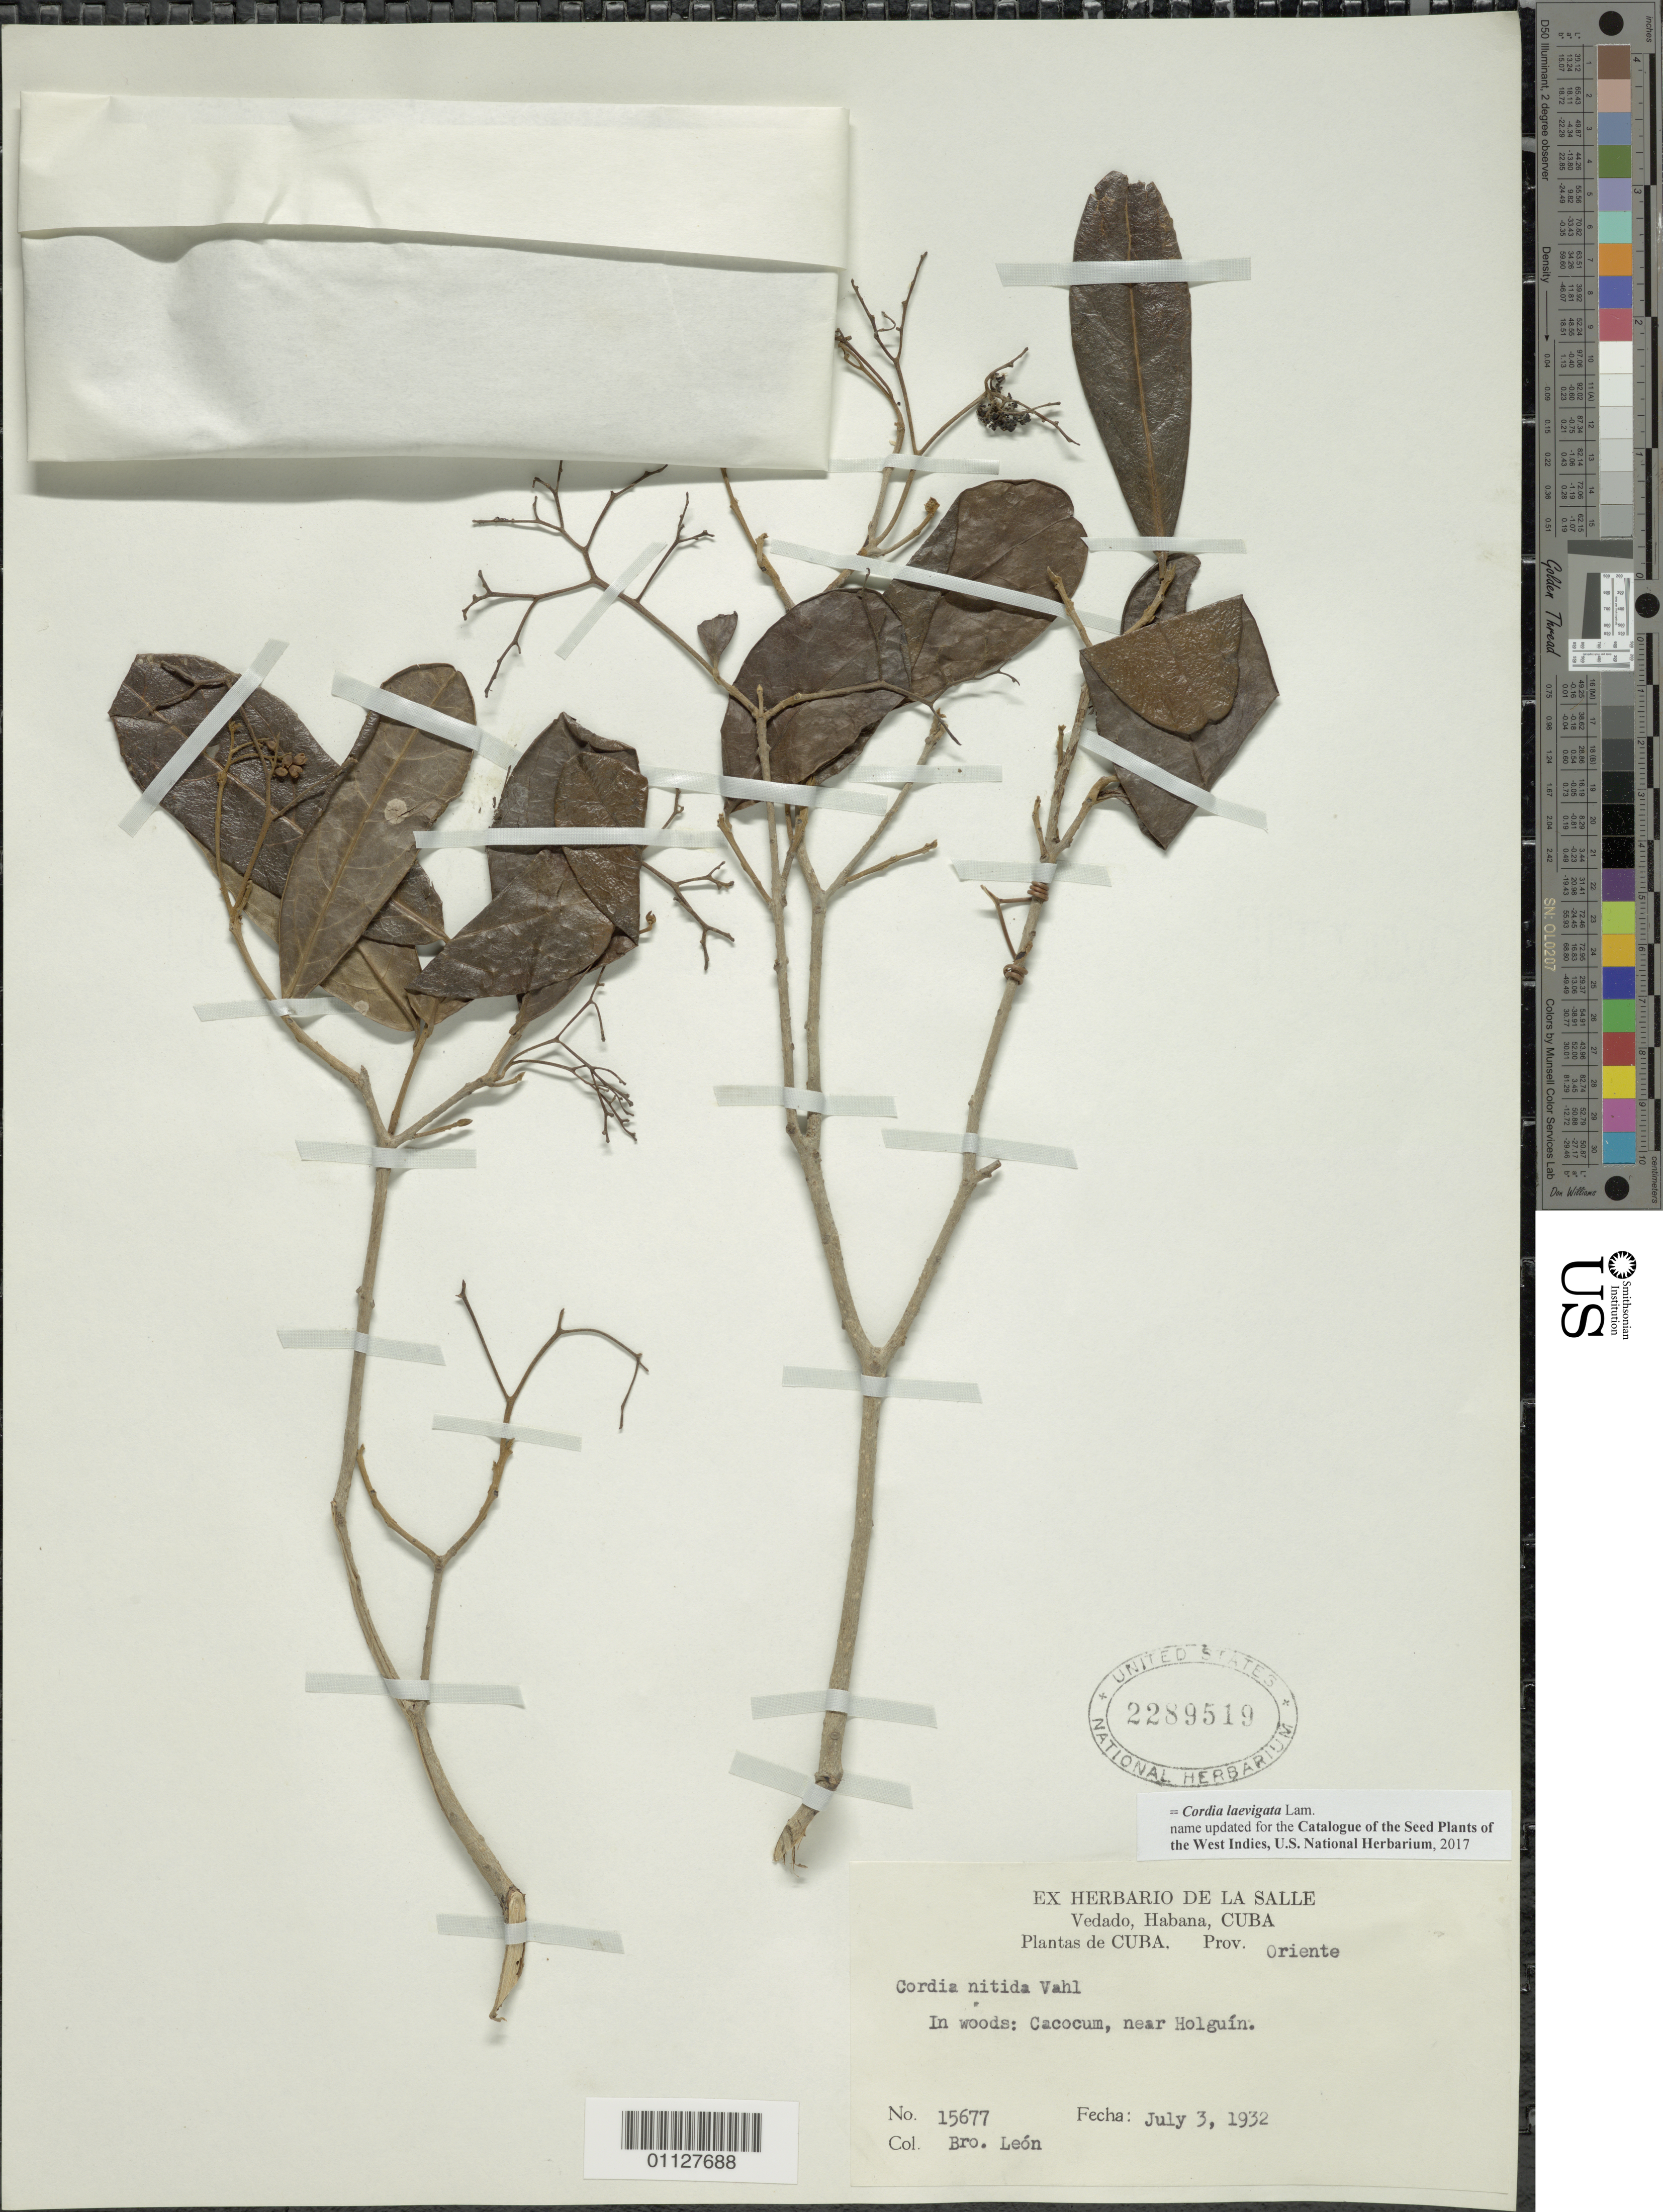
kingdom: Plantae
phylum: Tracheophyta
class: Magnoliopsida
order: Boraginales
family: Cordiaceae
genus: Cordia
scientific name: Cordia laevigata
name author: Lam.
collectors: Bro. León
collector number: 15677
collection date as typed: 03 Jul 1932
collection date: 1932-07-03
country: Cuba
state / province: Holguín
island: Cuba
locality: In woods: Cacocum, near Holguin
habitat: In woods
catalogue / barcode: US 2289519